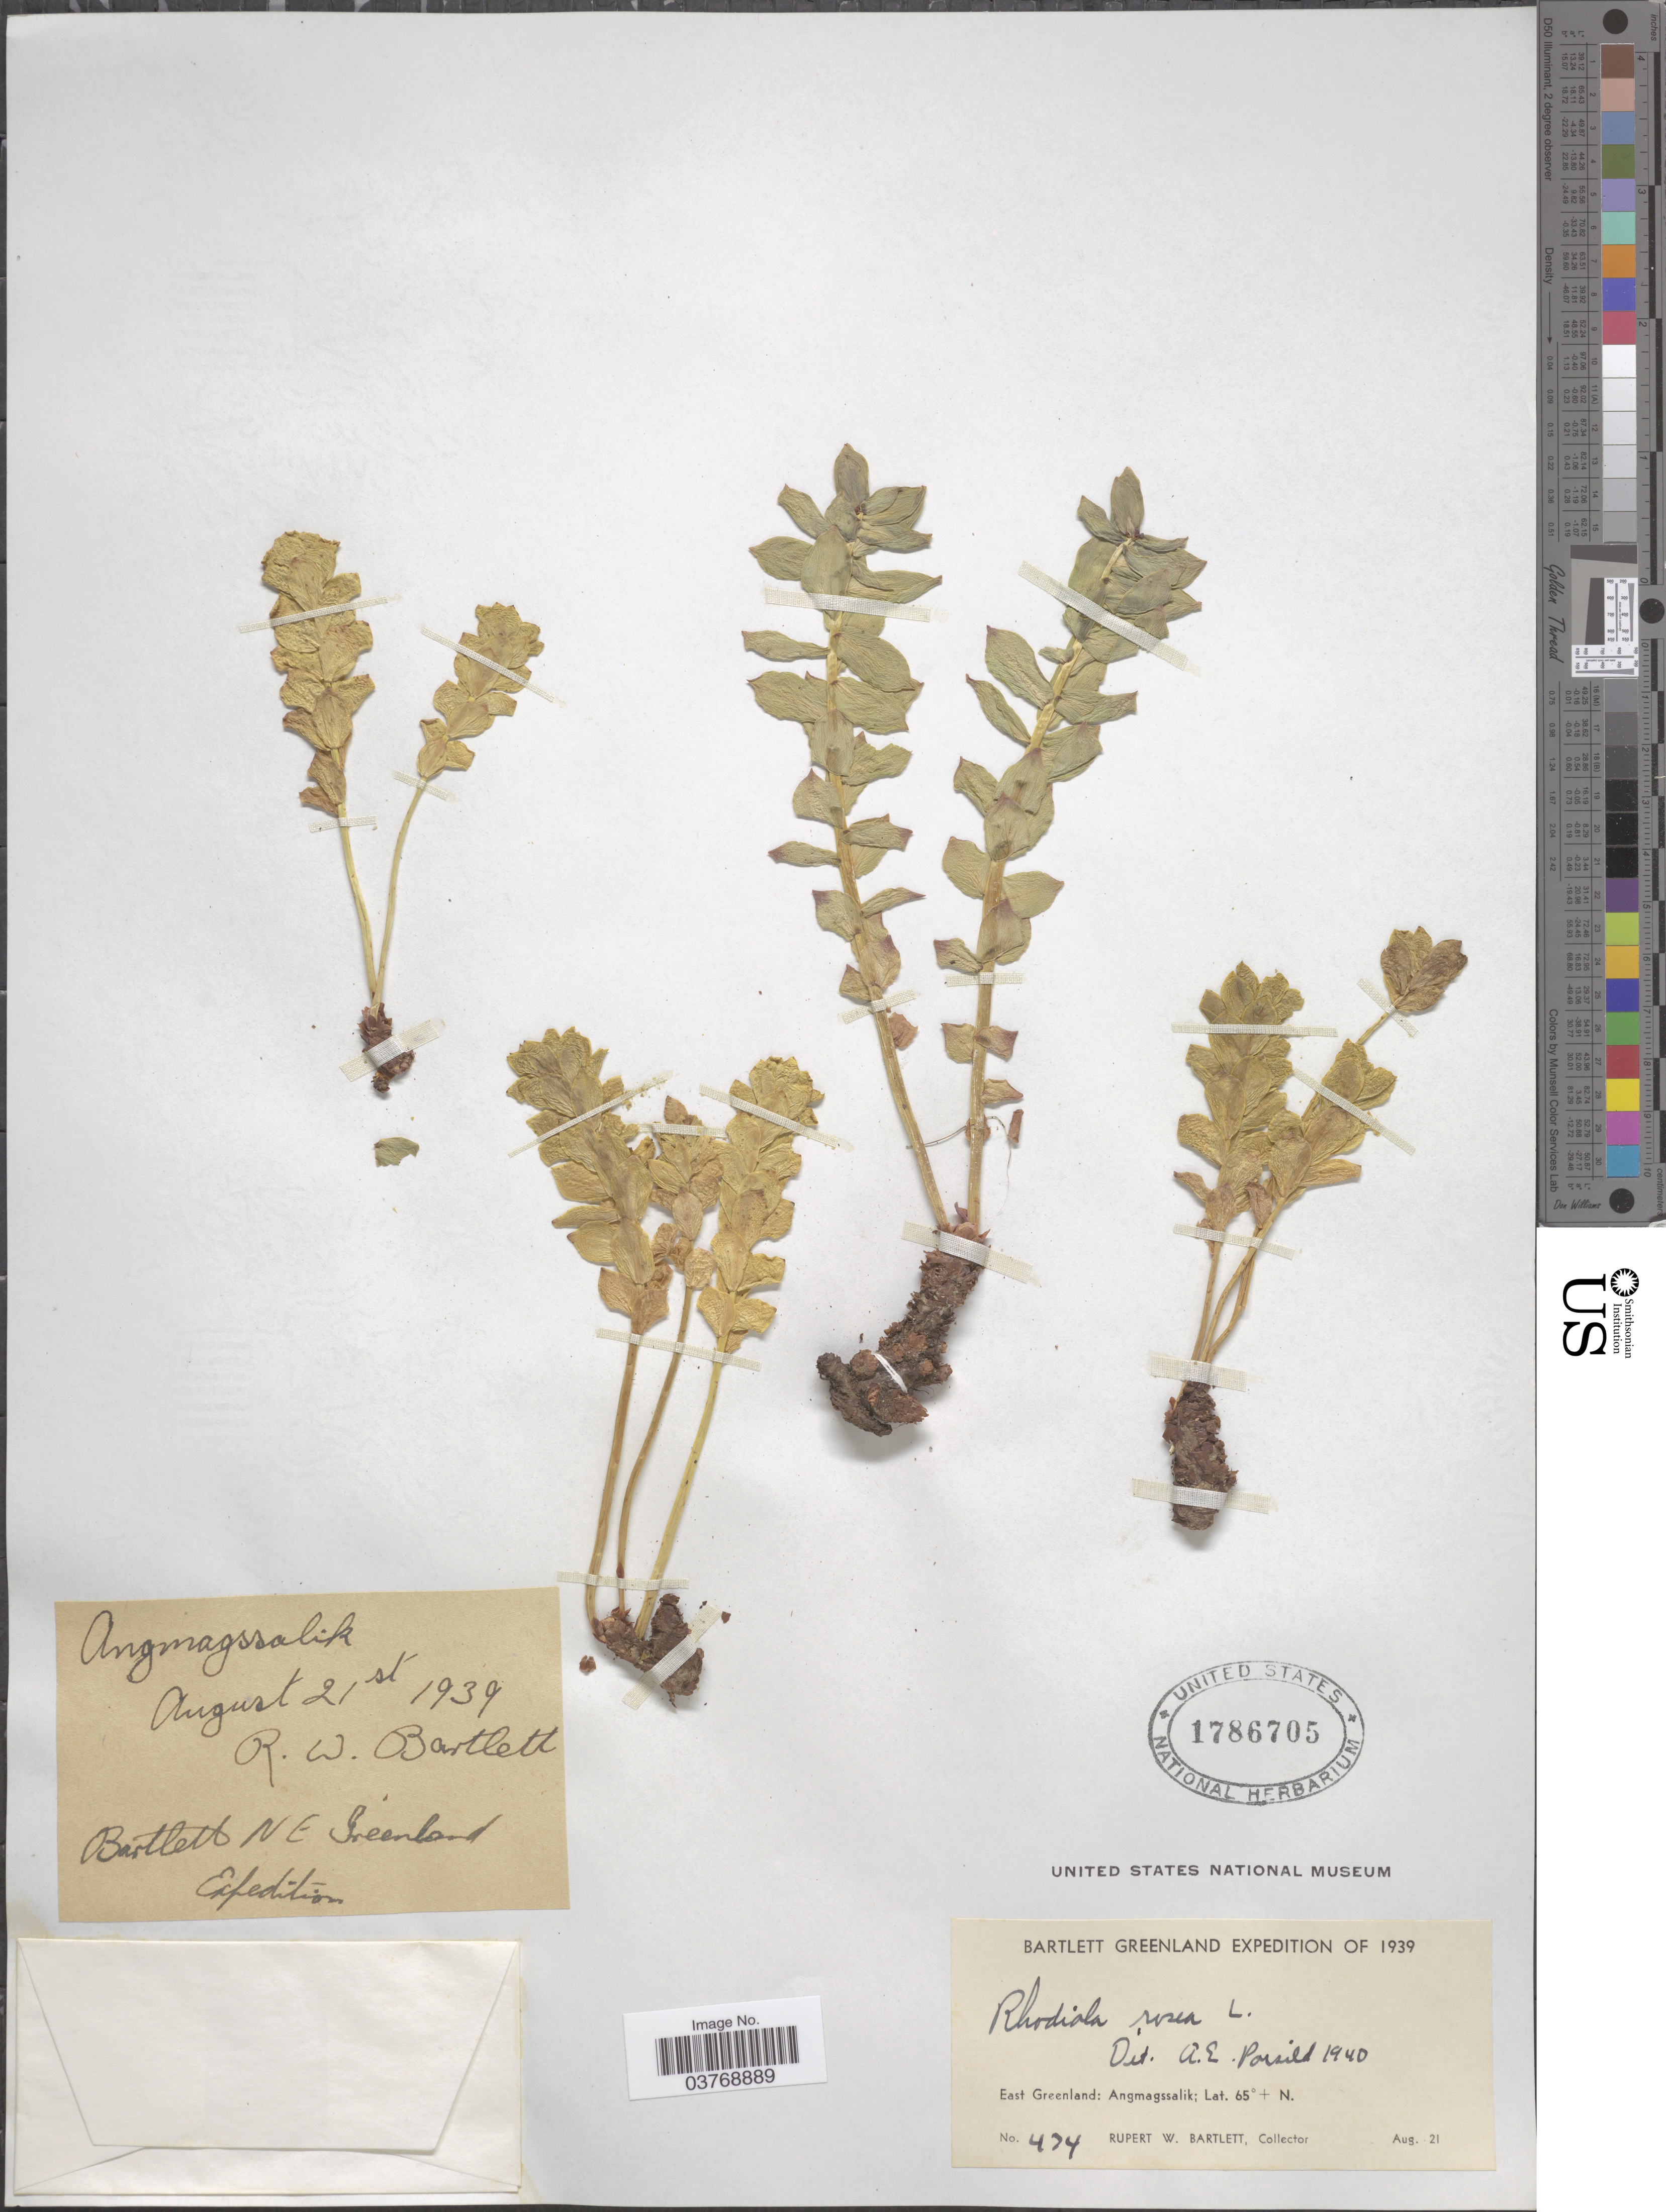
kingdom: Plantae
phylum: Tracheophyta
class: Magnoliopsida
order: Saxifragales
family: Crassulaceae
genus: Rhodiola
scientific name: Rhodiola rosea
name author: L.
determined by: Strong, Mark T., (BOT), Smithsonian Institution - National Museum of Natural History (UNITED STATES)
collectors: R. W. Bartlett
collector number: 474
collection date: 1939-08-21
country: Greenland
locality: East Greenland: Angmagssalik.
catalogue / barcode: US 1786705